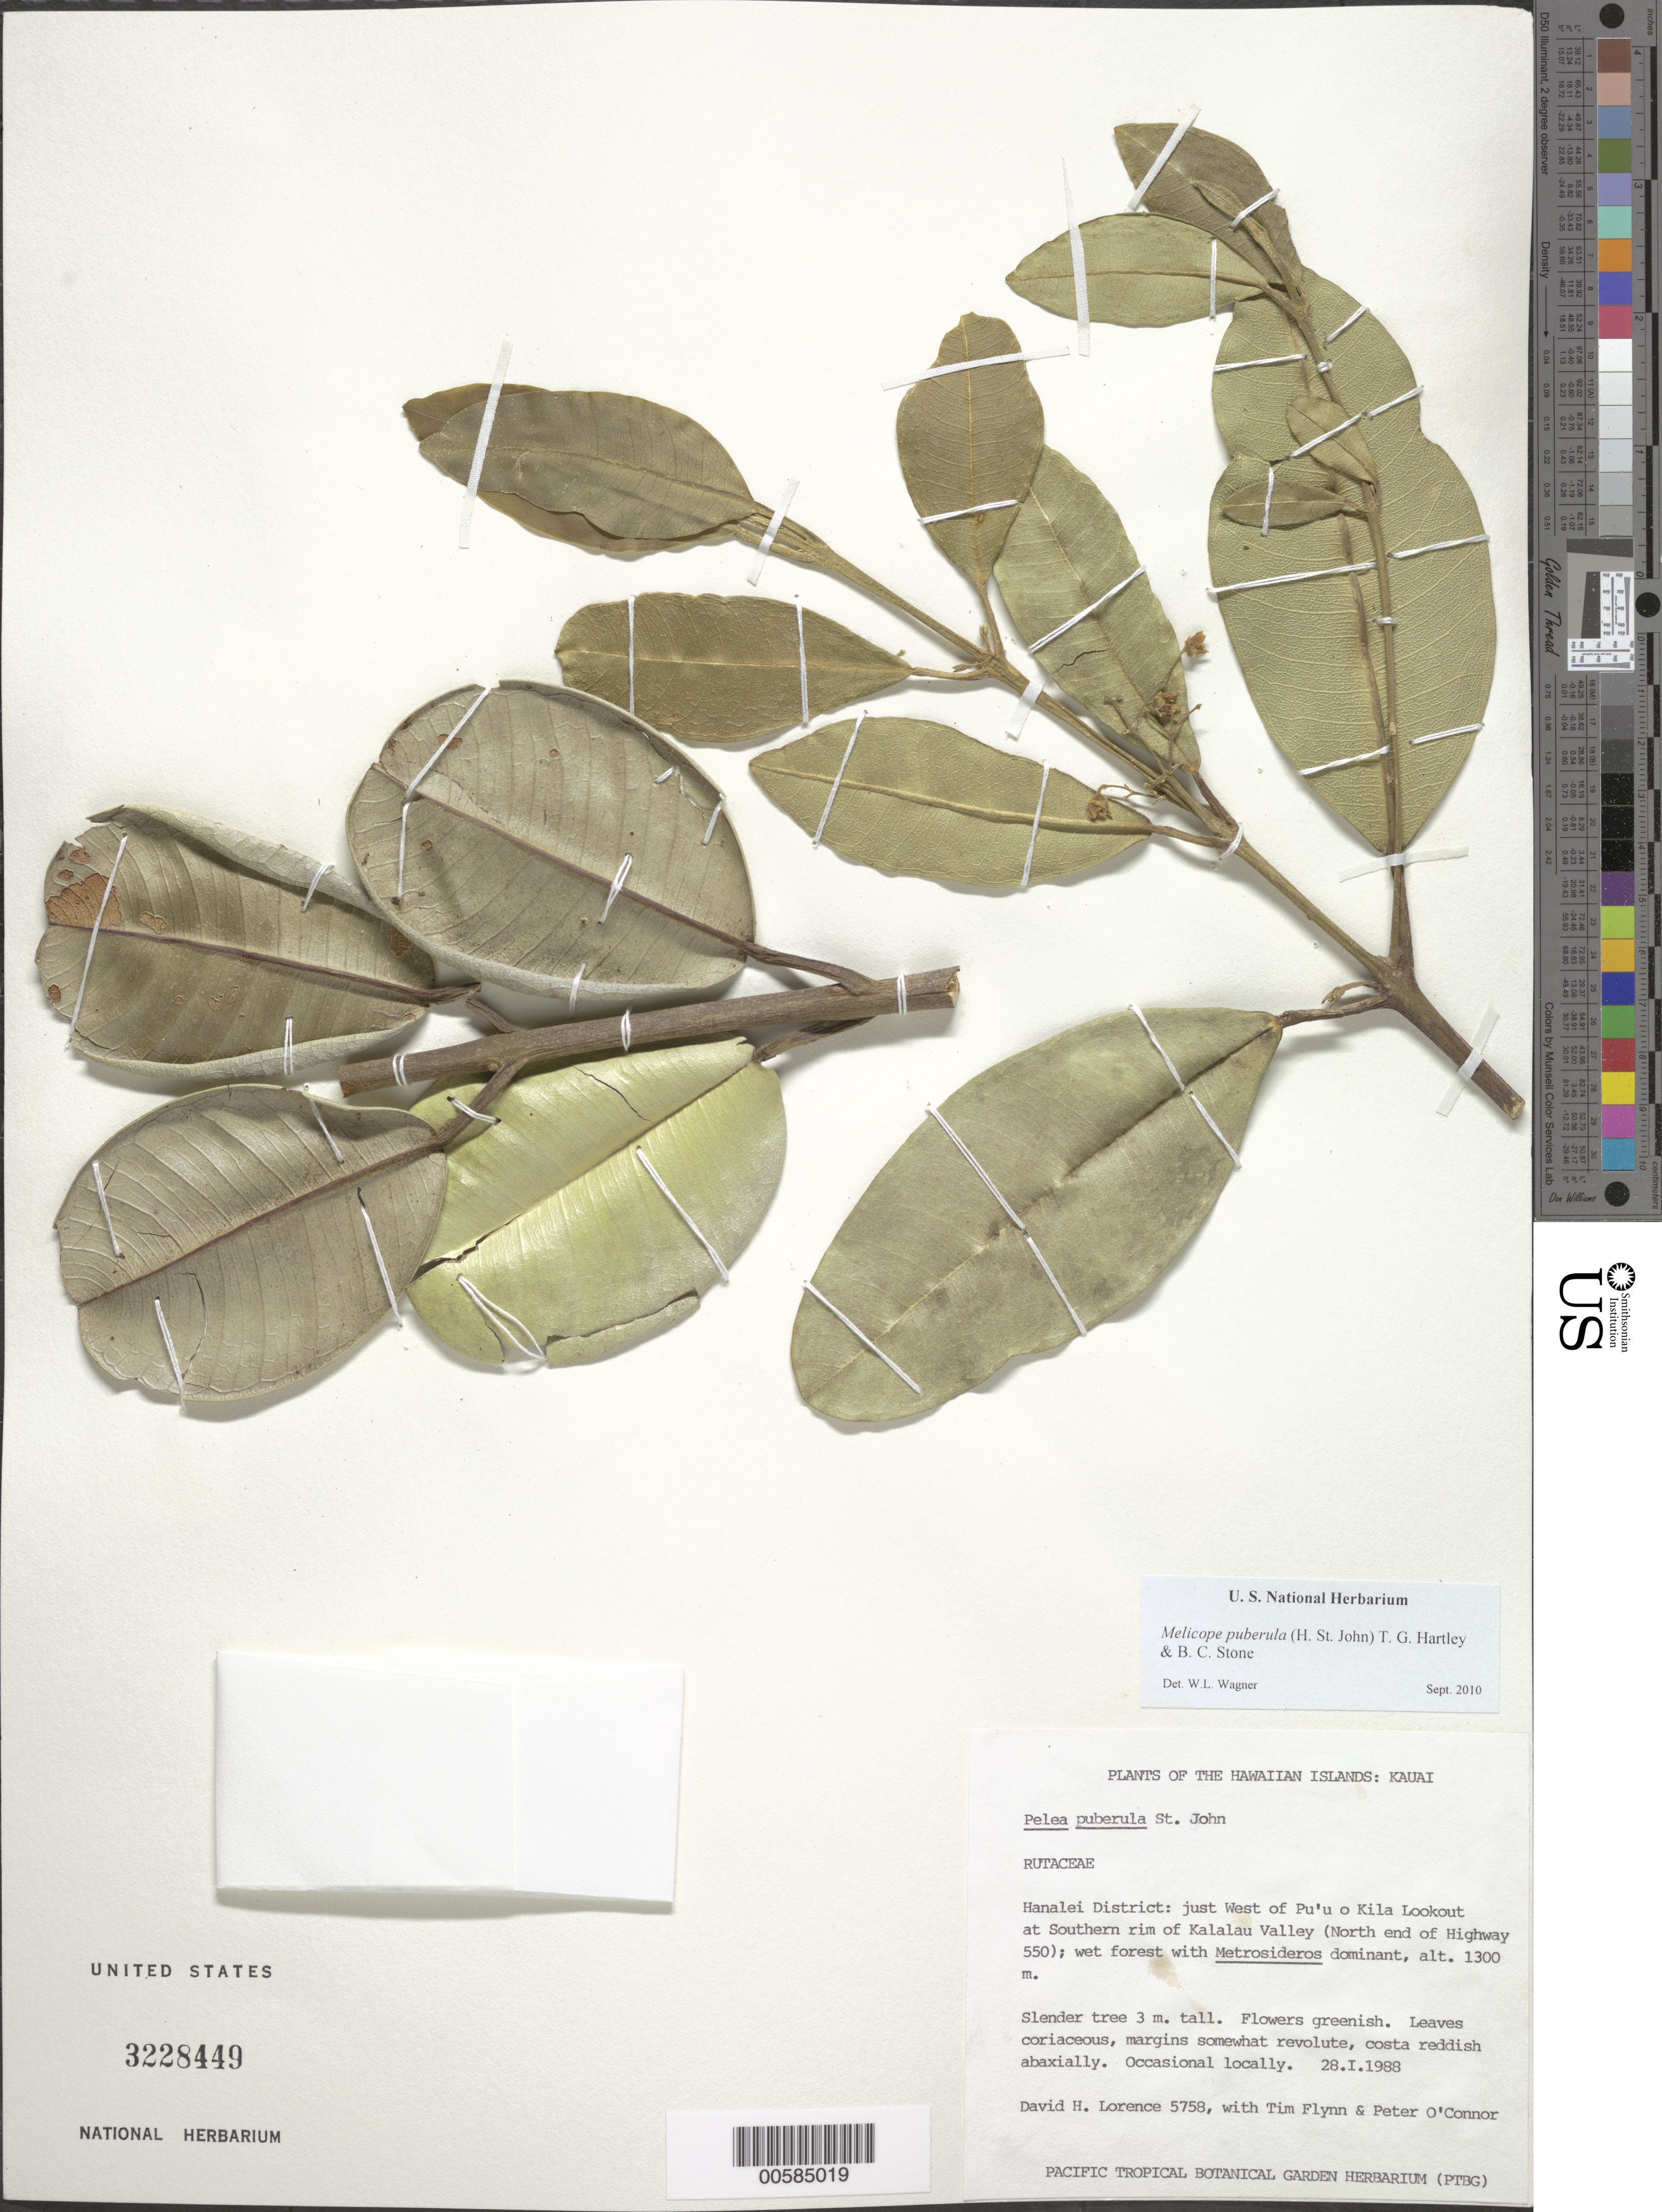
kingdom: Plantae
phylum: Tracheophyta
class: Magnoliopsida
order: Sapindales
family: Rutaceae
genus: Melicope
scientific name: Melicope puberula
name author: (H. St. John) T.G. Hartley & B.C. Stone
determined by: Wagner, W. L., (BOT), Smithsonian Institution - National Museum of Natural History (UNITED STATES)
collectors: D. Lorence, T. W. Flynn & P. O'Connor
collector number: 5758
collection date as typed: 28 Jan 1988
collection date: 1988-01-28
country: United States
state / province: Hawaii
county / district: Kauai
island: Kaua'i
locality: Hanalei Dist: just W of Pu'u o Kila Lookout at Southern rim of Kalalau Valley (N end of Hwy 550).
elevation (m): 1300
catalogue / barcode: US 3228449